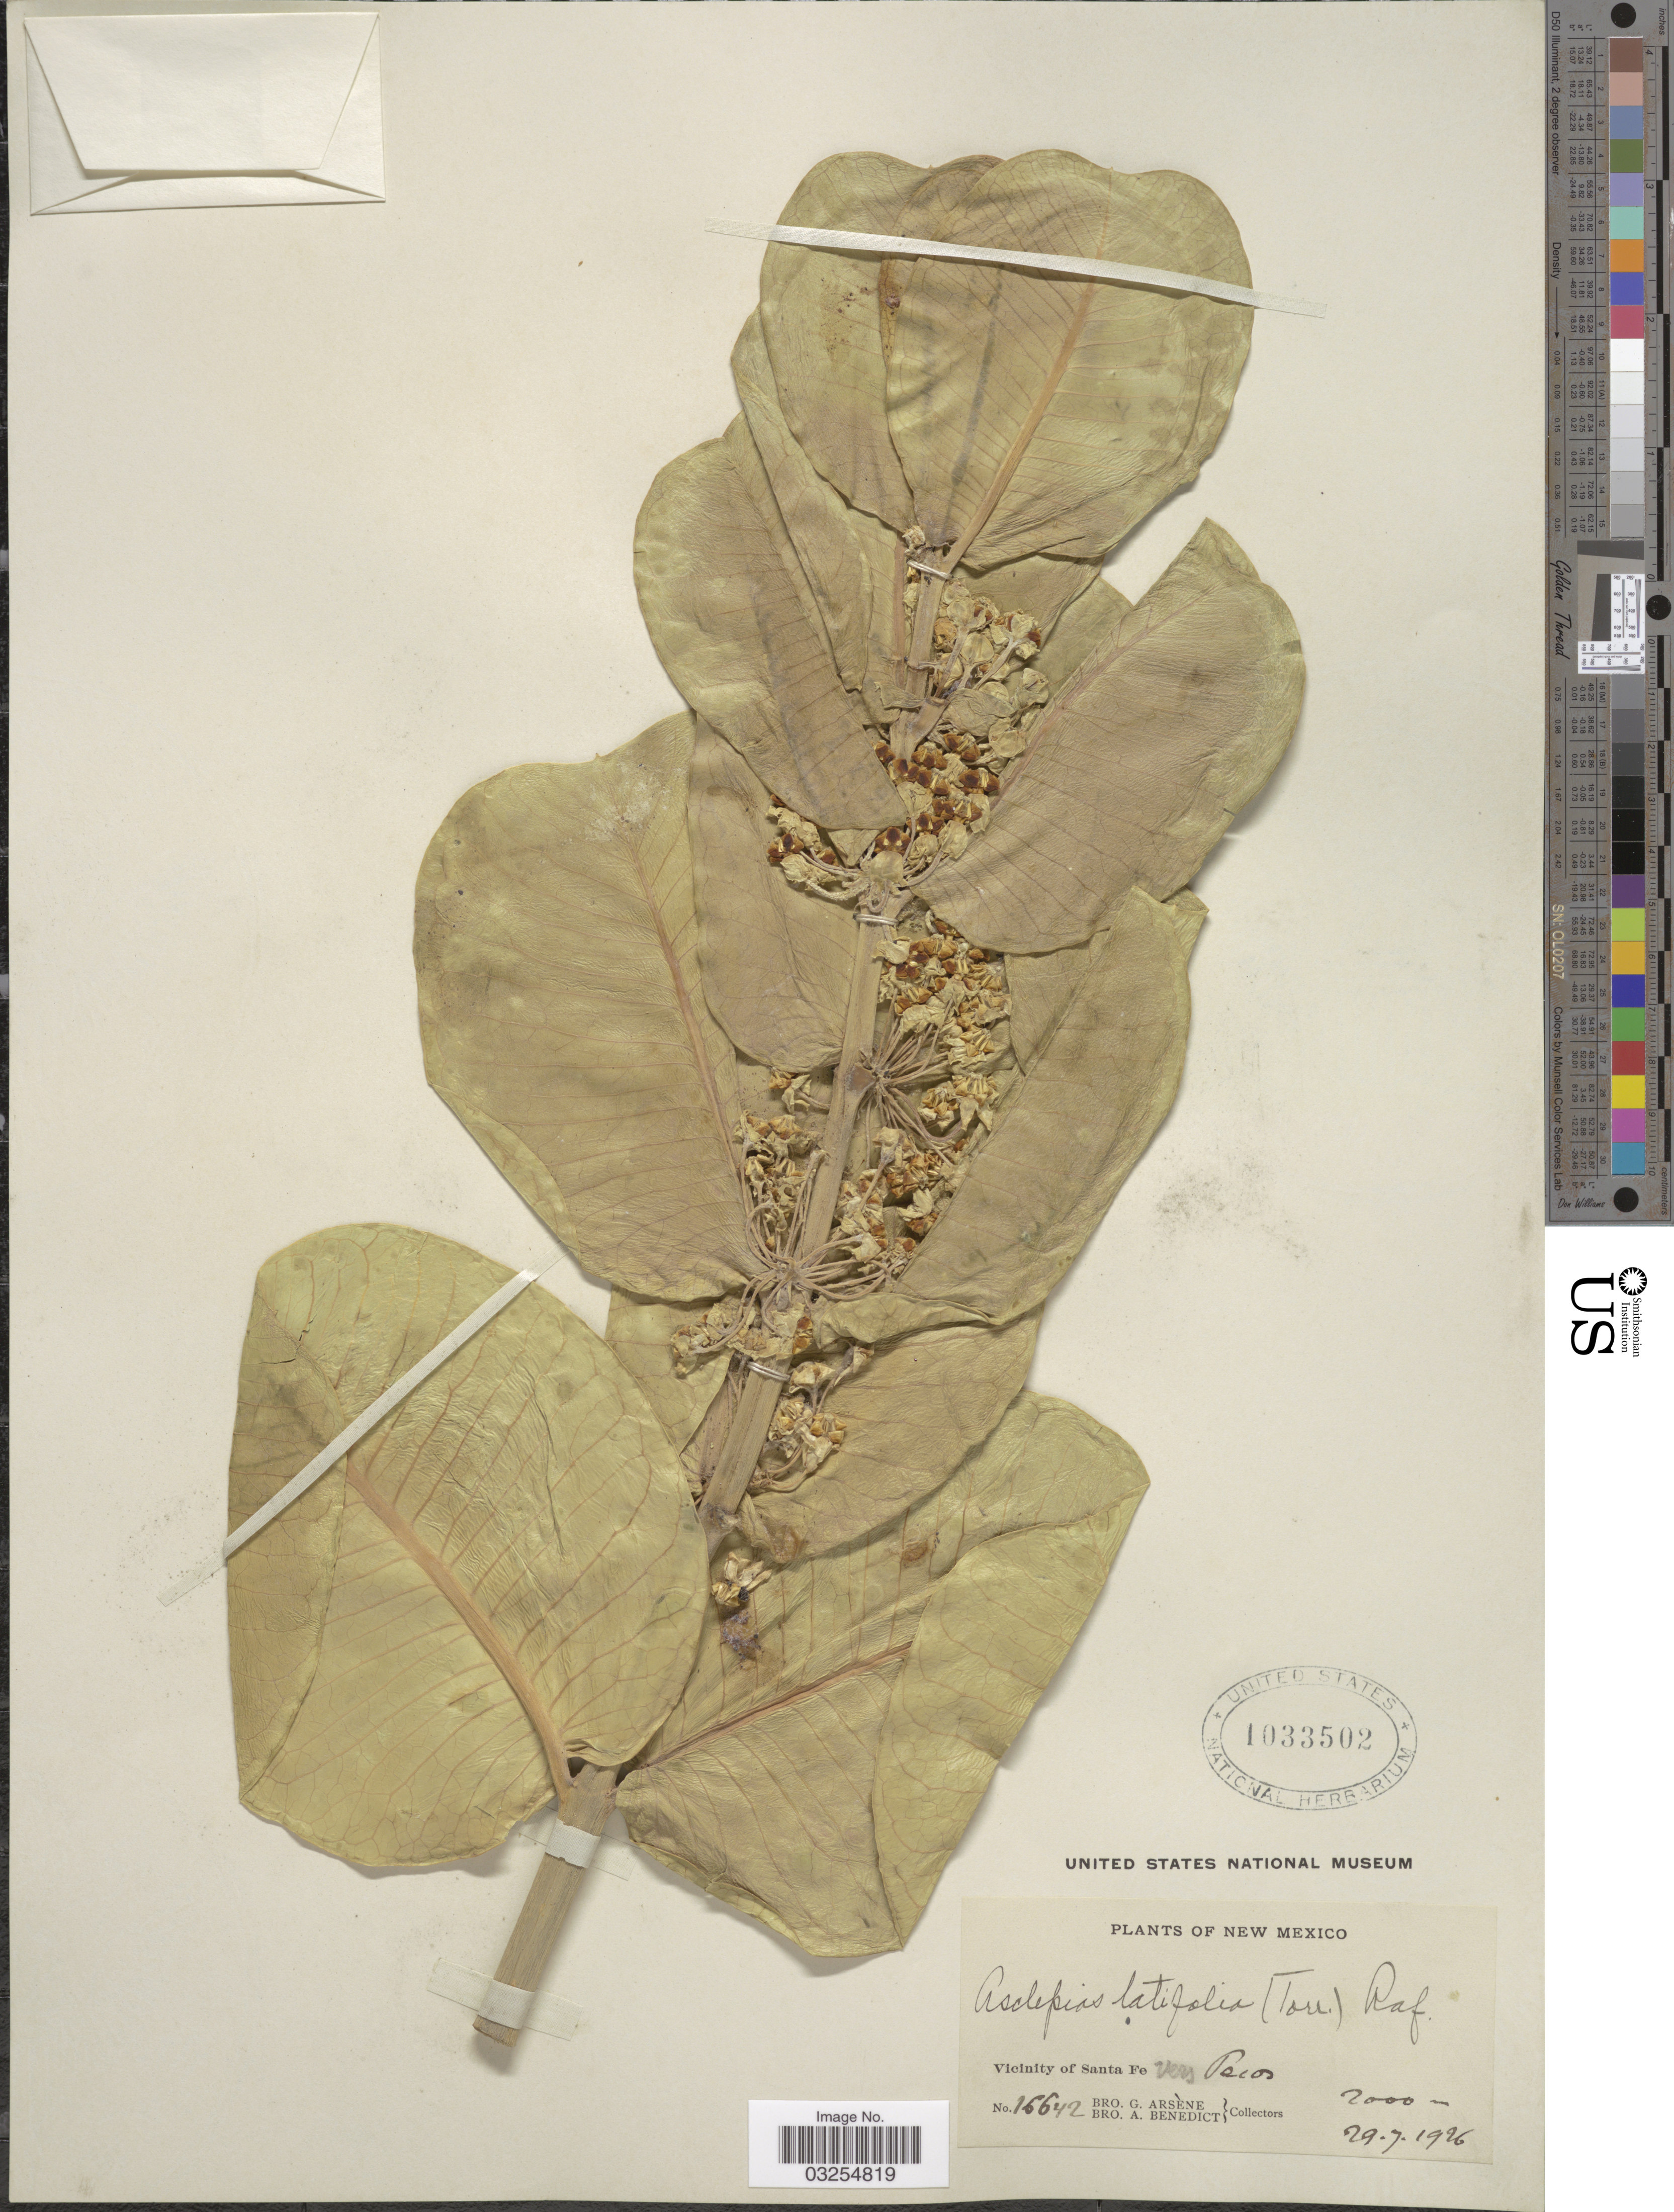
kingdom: Plantae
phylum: Tracheophyta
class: Magnoliopsida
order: Gentianales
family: Apocynaceae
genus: Asclepias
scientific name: Asclepias latifolia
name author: Torr.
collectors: Bro. G. Arsène & Bro. A. Benedict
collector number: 16642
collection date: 1926-07-29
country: United States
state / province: New Mexico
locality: Vicinity of Santa Fe vers Pecos.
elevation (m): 2000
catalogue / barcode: US 1033502